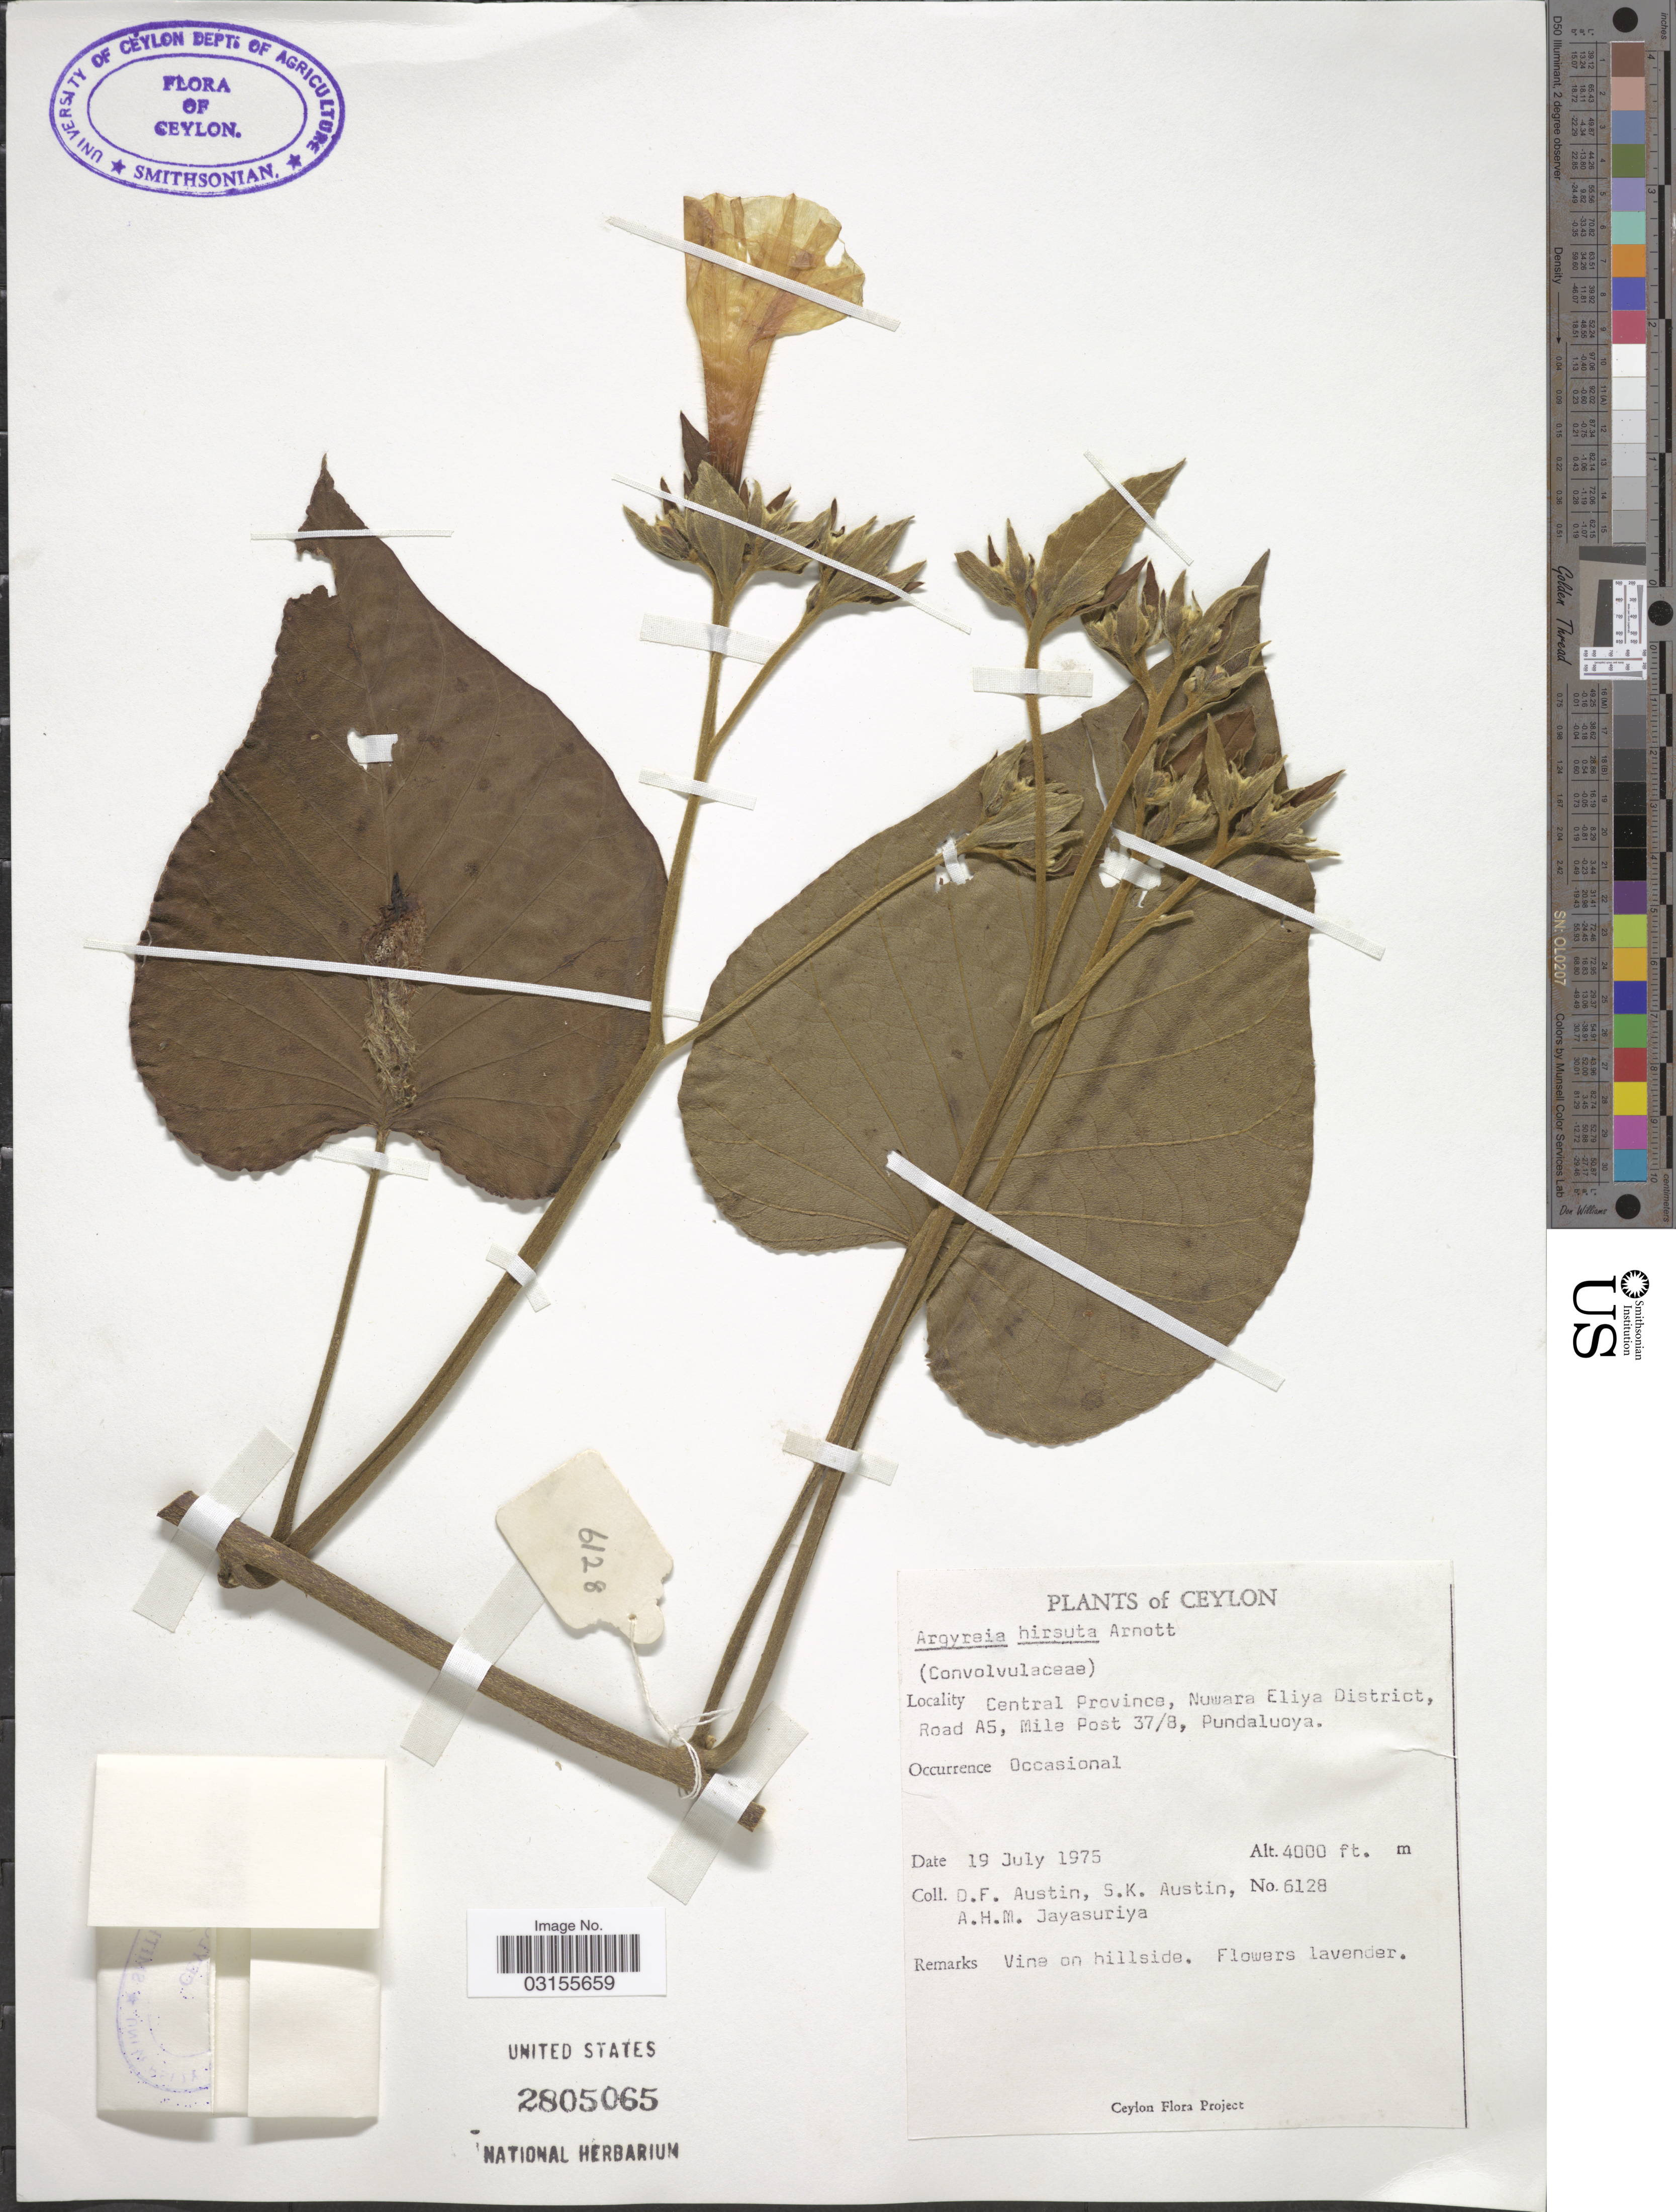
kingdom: Plantae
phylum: Tracheophyta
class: Magnoliopsida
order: Solanales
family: Convolvulaceae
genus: Argyreia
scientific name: Argyreia hirsuta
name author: Arn.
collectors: D. Austin, S. Austin & A. H. Jayasuriya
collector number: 6128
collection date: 1975-07-19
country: Sri Lanka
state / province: Central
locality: Ceylon. Nuwara Eliya District, Road A5, Mile Post 37/8, Pundaluoya.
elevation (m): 1219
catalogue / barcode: US 2805065